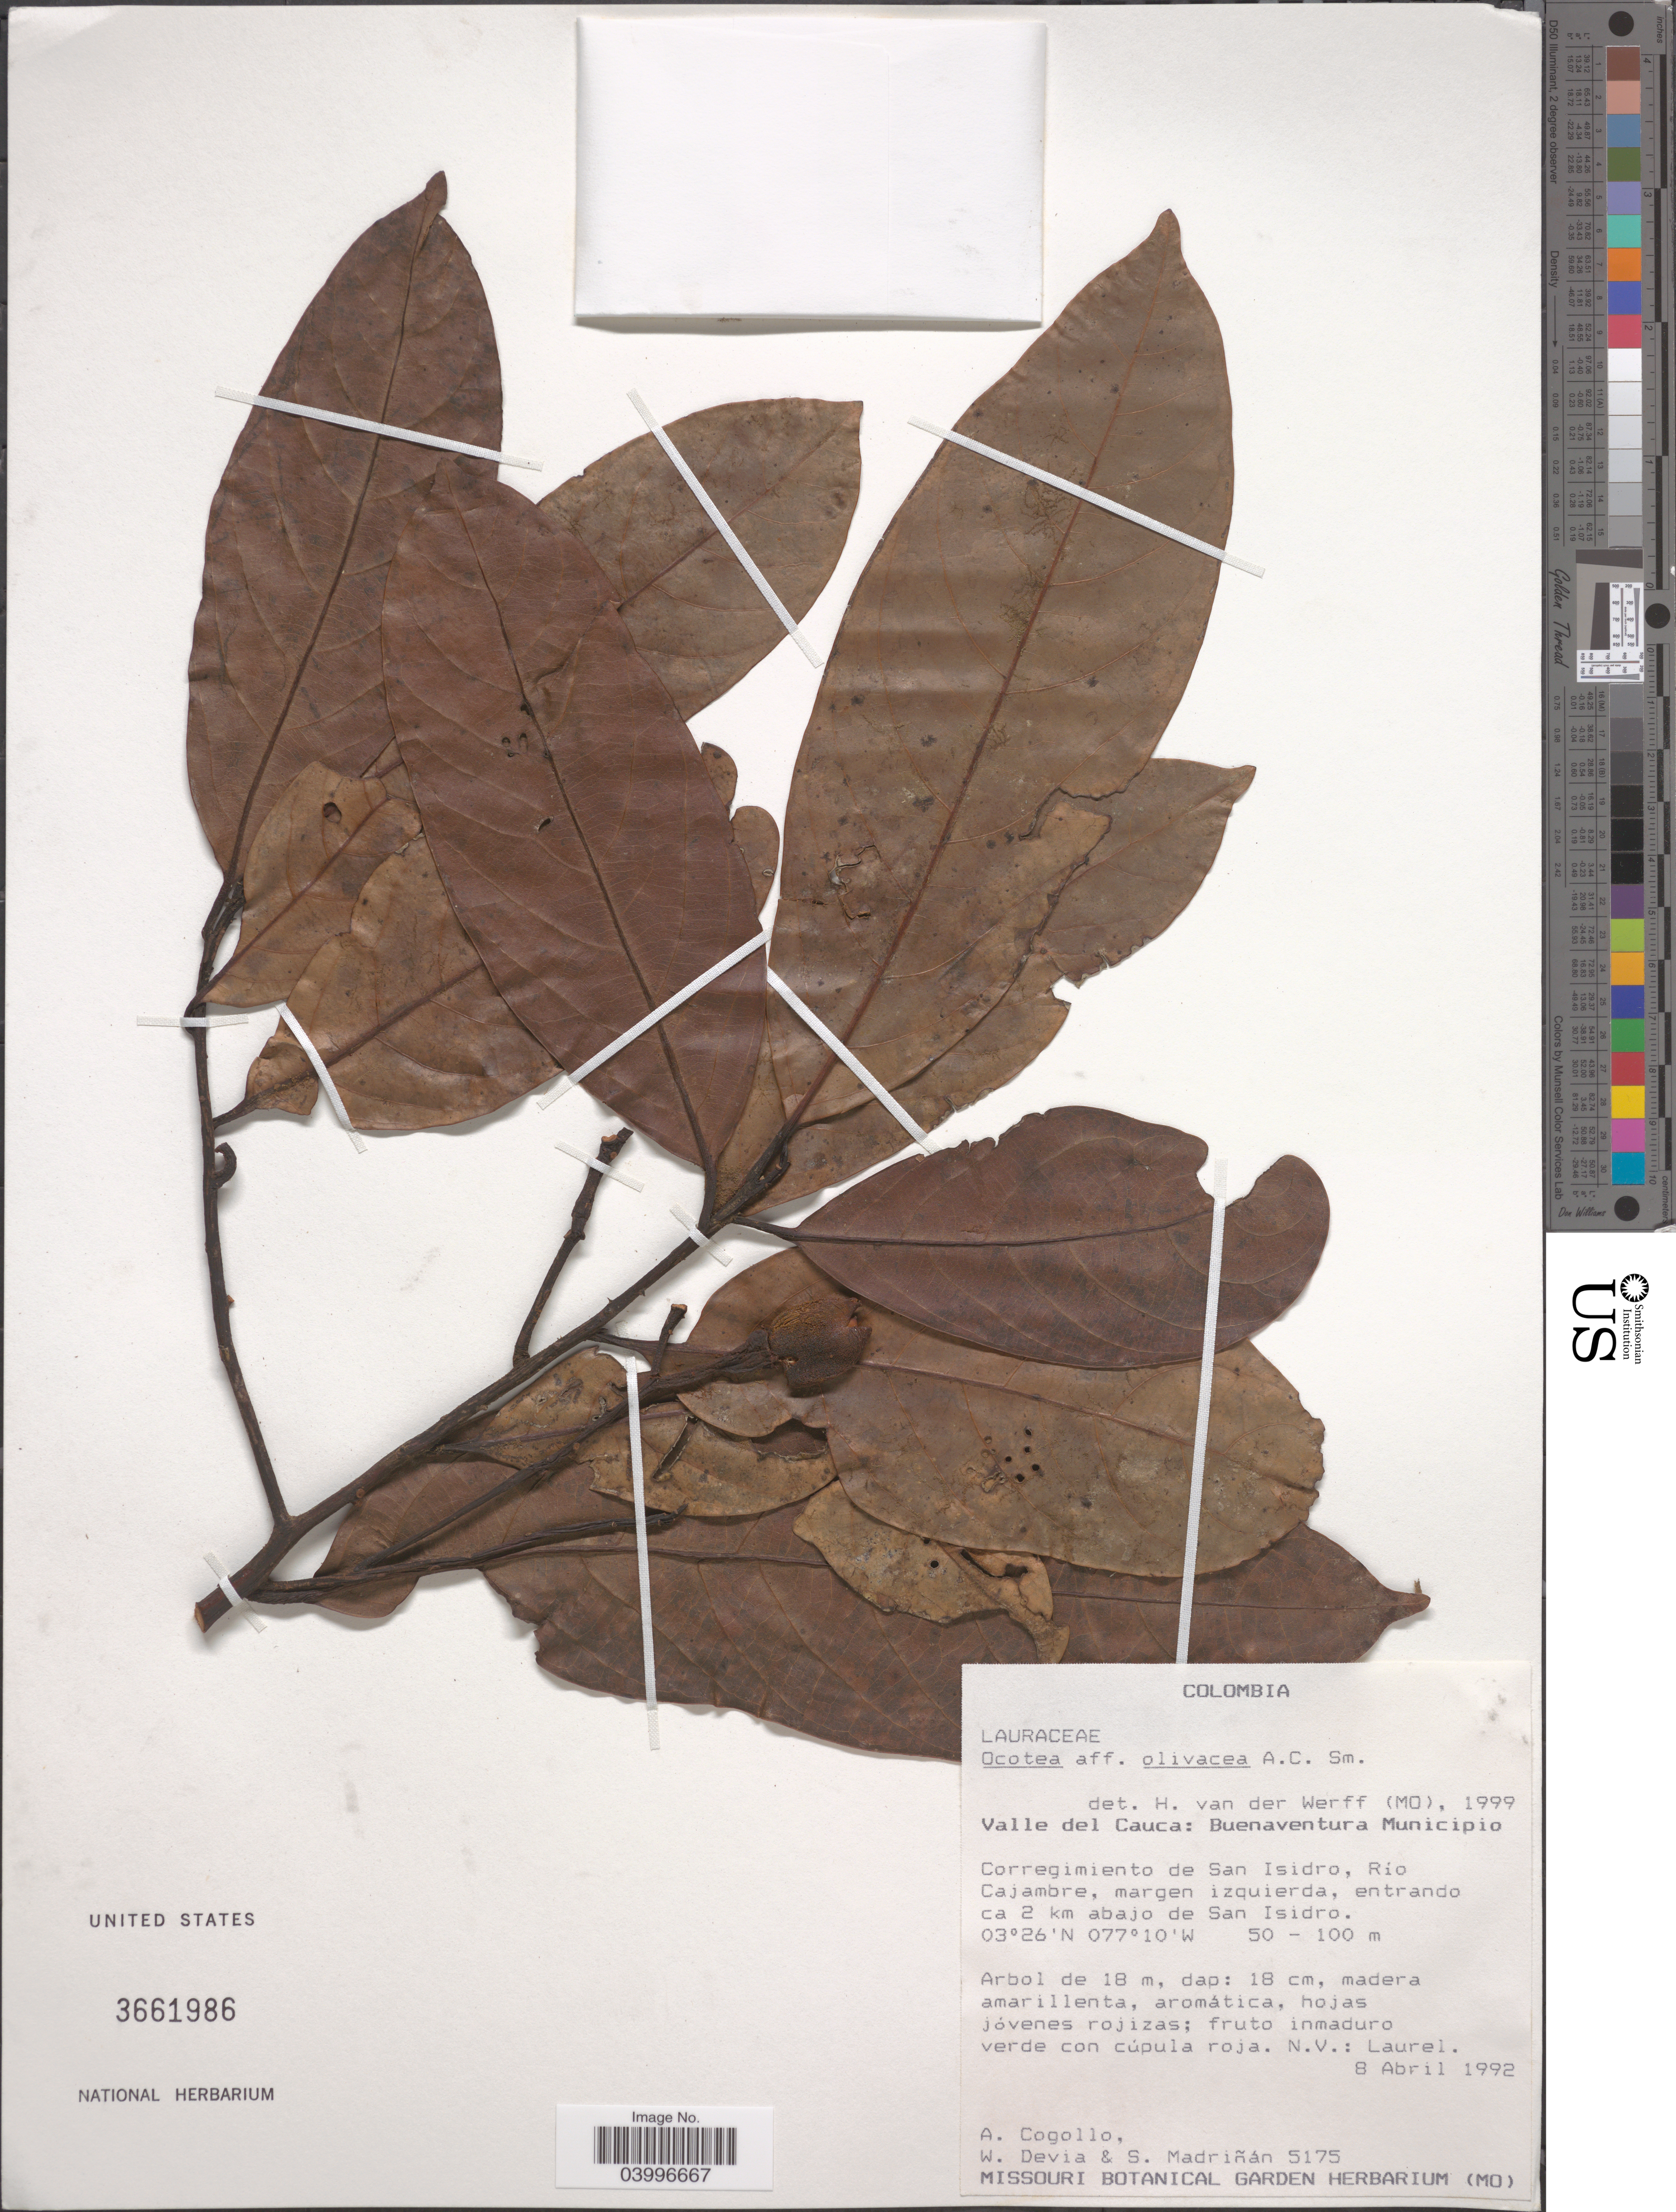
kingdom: Plantae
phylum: Tracheophyta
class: Magnoliopsida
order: Laurales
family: Lauraceae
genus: Ocotea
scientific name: Ocotea olivacea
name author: A.C. Sm.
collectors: A. Cogollo, W. Devia & S. Madriñán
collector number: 5175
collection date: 1992-04-08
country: Colombia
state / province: Valle del Cauca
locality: Buenaventura Municipio. Corregimiento de San Isidro, Río Cajambre, margen izquierda, entrando ca 2 km abajo de San Isidro.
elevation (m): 50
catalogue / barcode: US 3661986